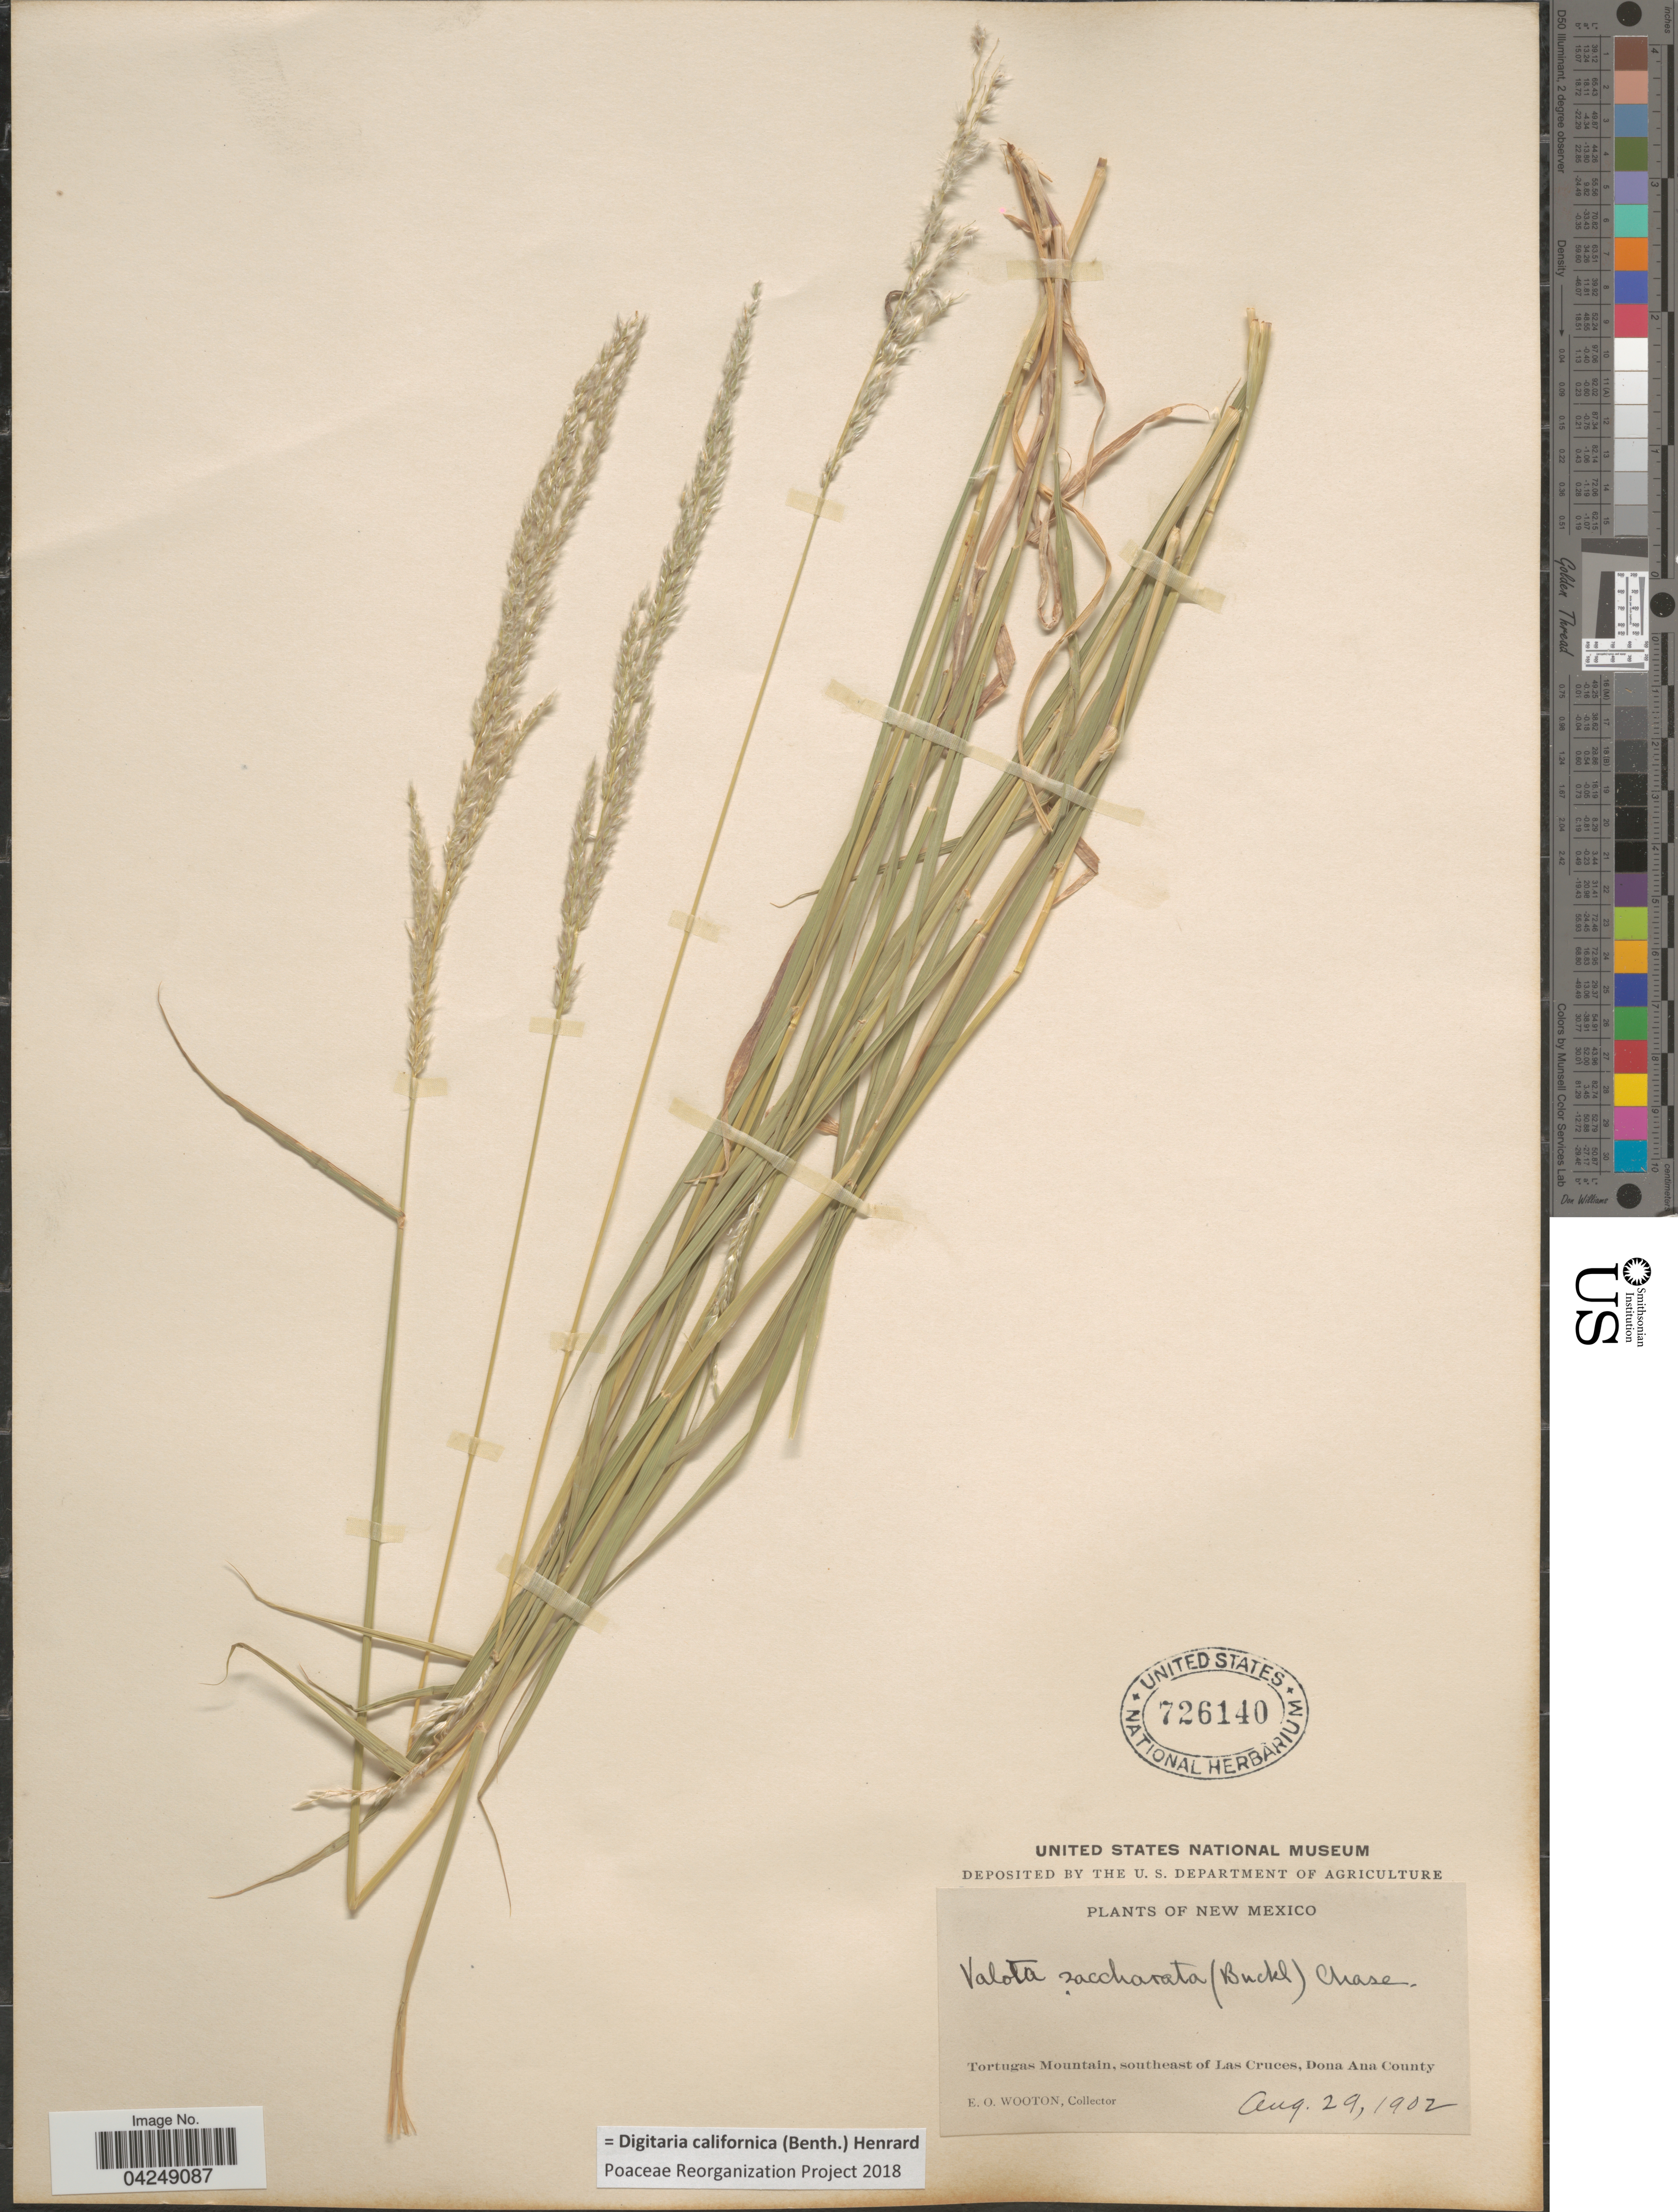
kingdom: Plantae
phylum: Tracheophyta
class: Liliopsida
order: Poales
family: Poaceae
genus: Digitaria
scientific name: Digitaria californica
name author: (Benth.) Henr.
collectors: E. O. Wooton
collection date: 1902-08-29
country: United States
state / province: New Mexico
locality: Tortugas Mountain, southeast of Las Cruces, Dona Ana County.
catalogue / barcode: US 726140